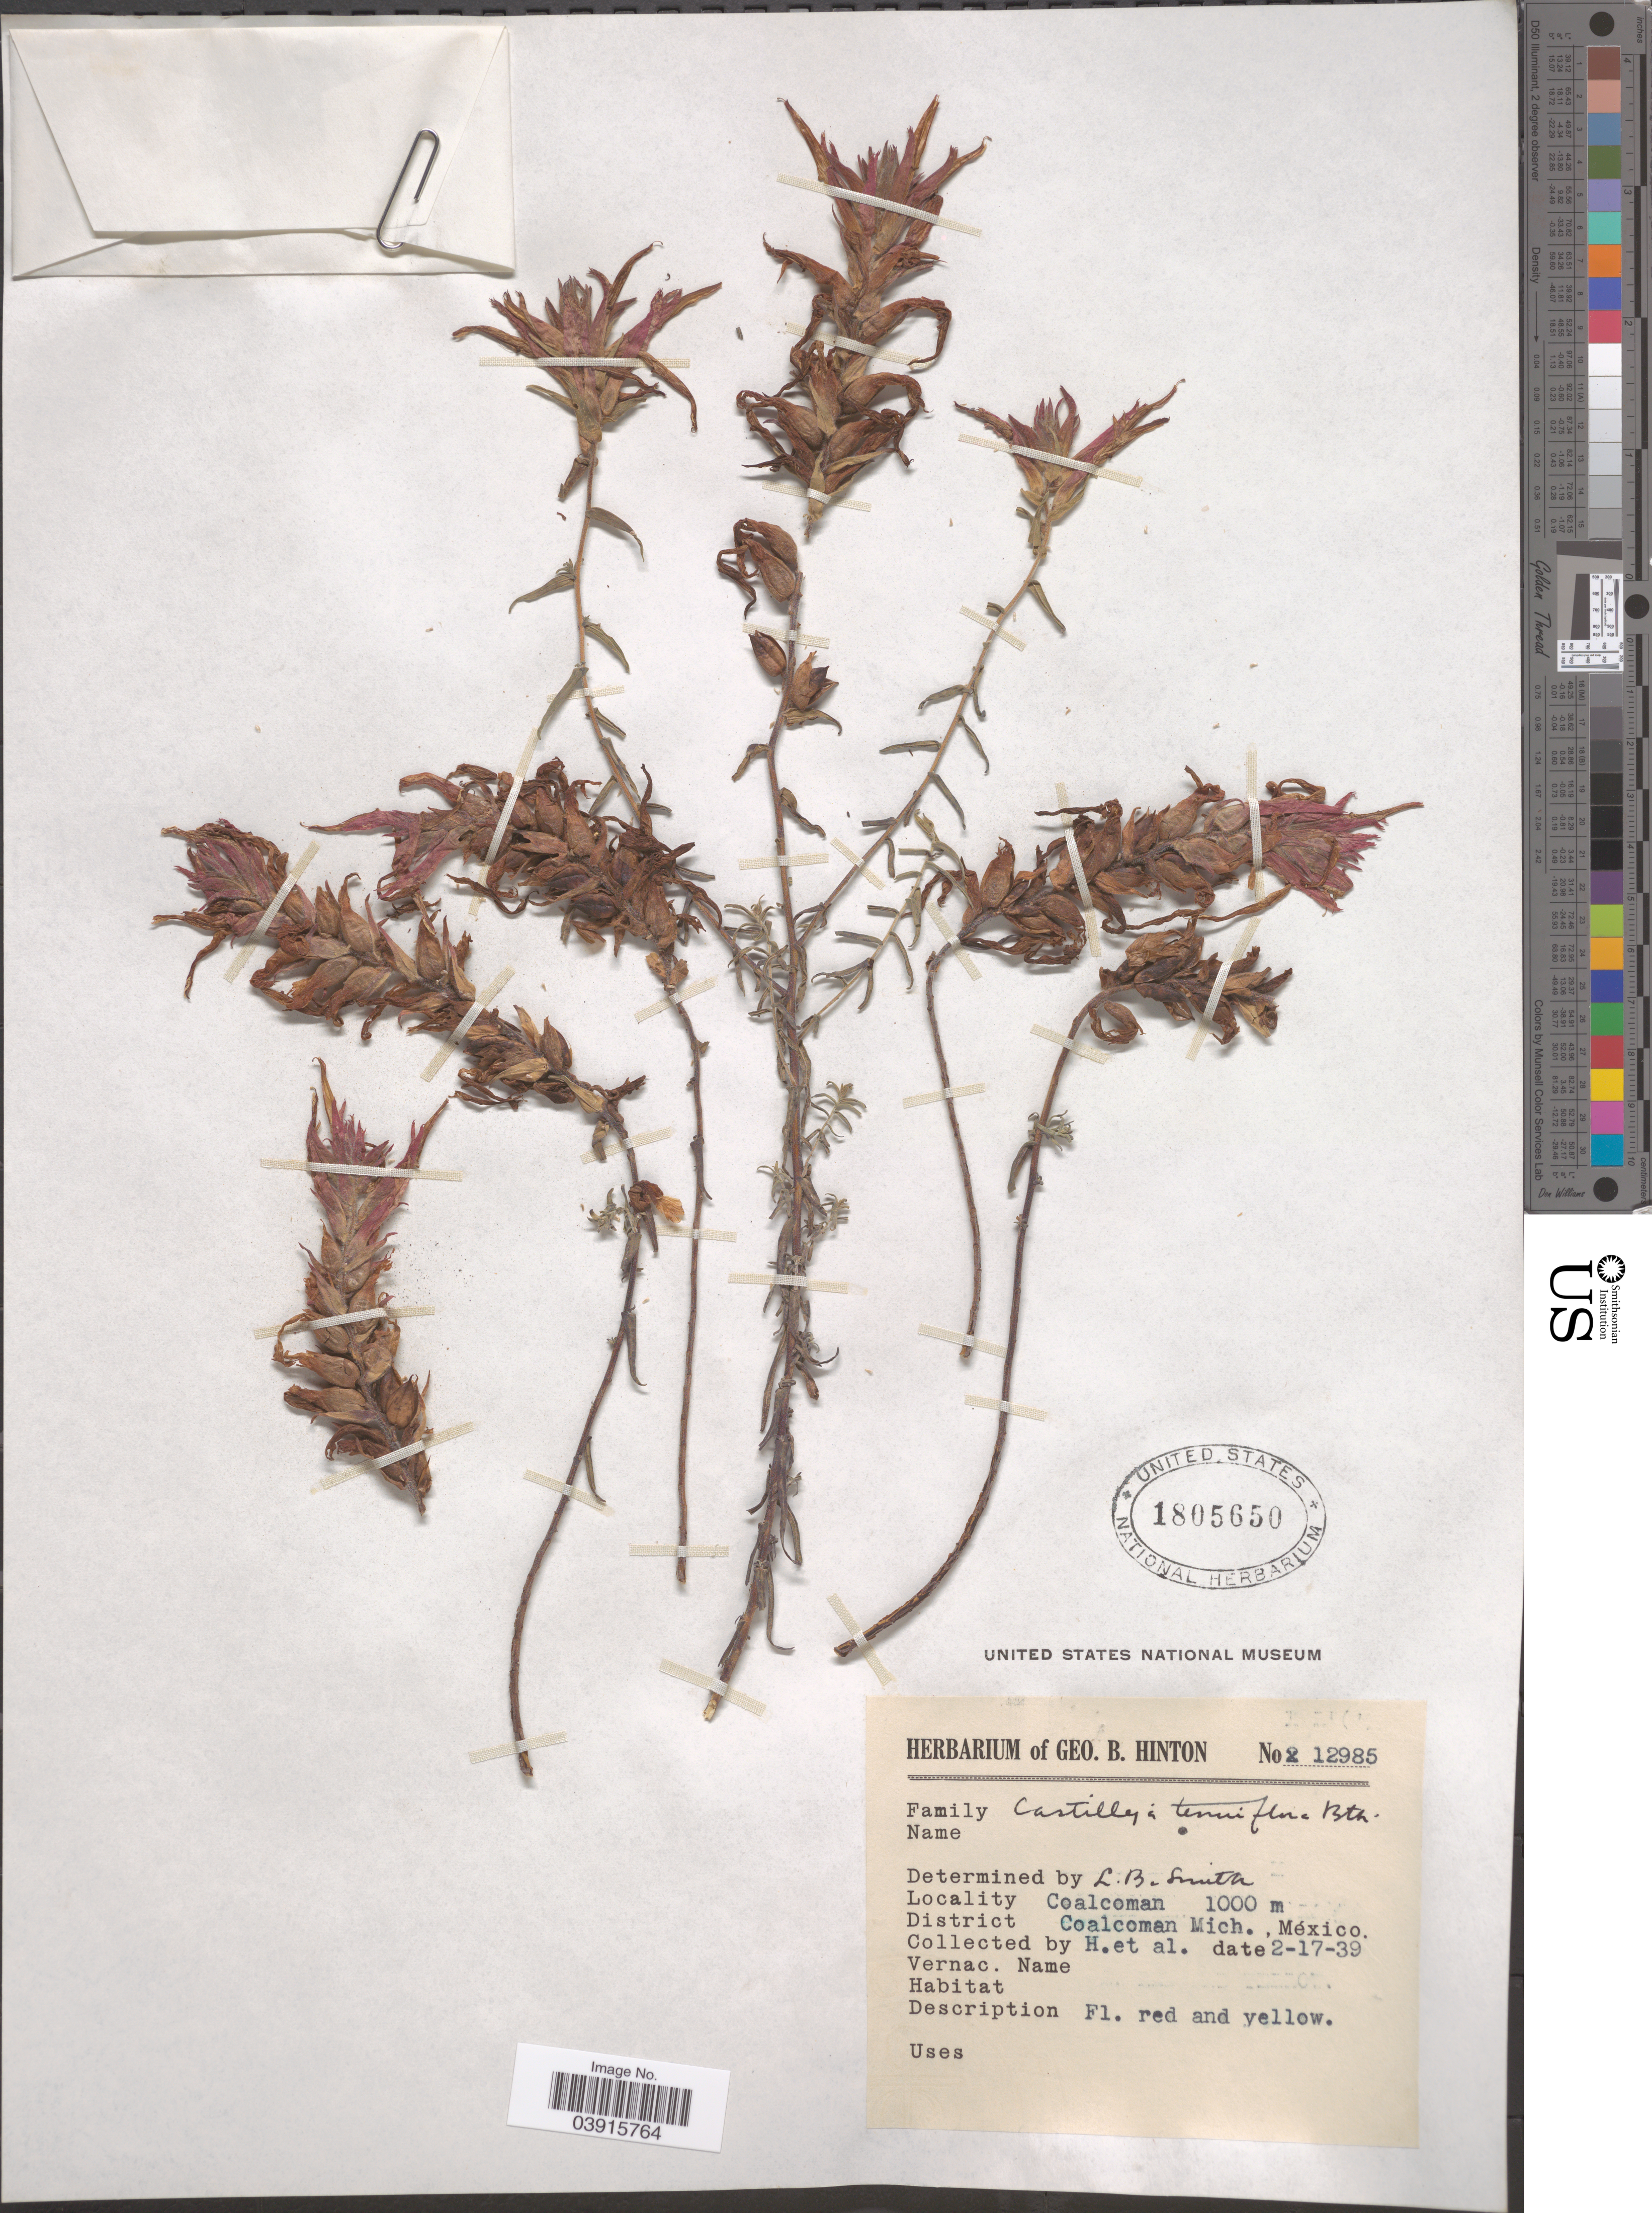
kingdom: Plantae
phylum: Tracheophyta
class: Magnoliopsida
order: Lamiales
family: Orobanchaceae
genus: Castilleja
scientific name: Castilleja tenuiflora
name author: Benth.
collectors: G. B. Hinton & et al.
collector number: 12985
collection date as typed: Transcribed d/m/y: 17/2/39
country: United States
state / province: Michigan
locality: Coalcoman. District Coalcoman.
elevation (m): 1000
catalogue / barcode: US 1805650